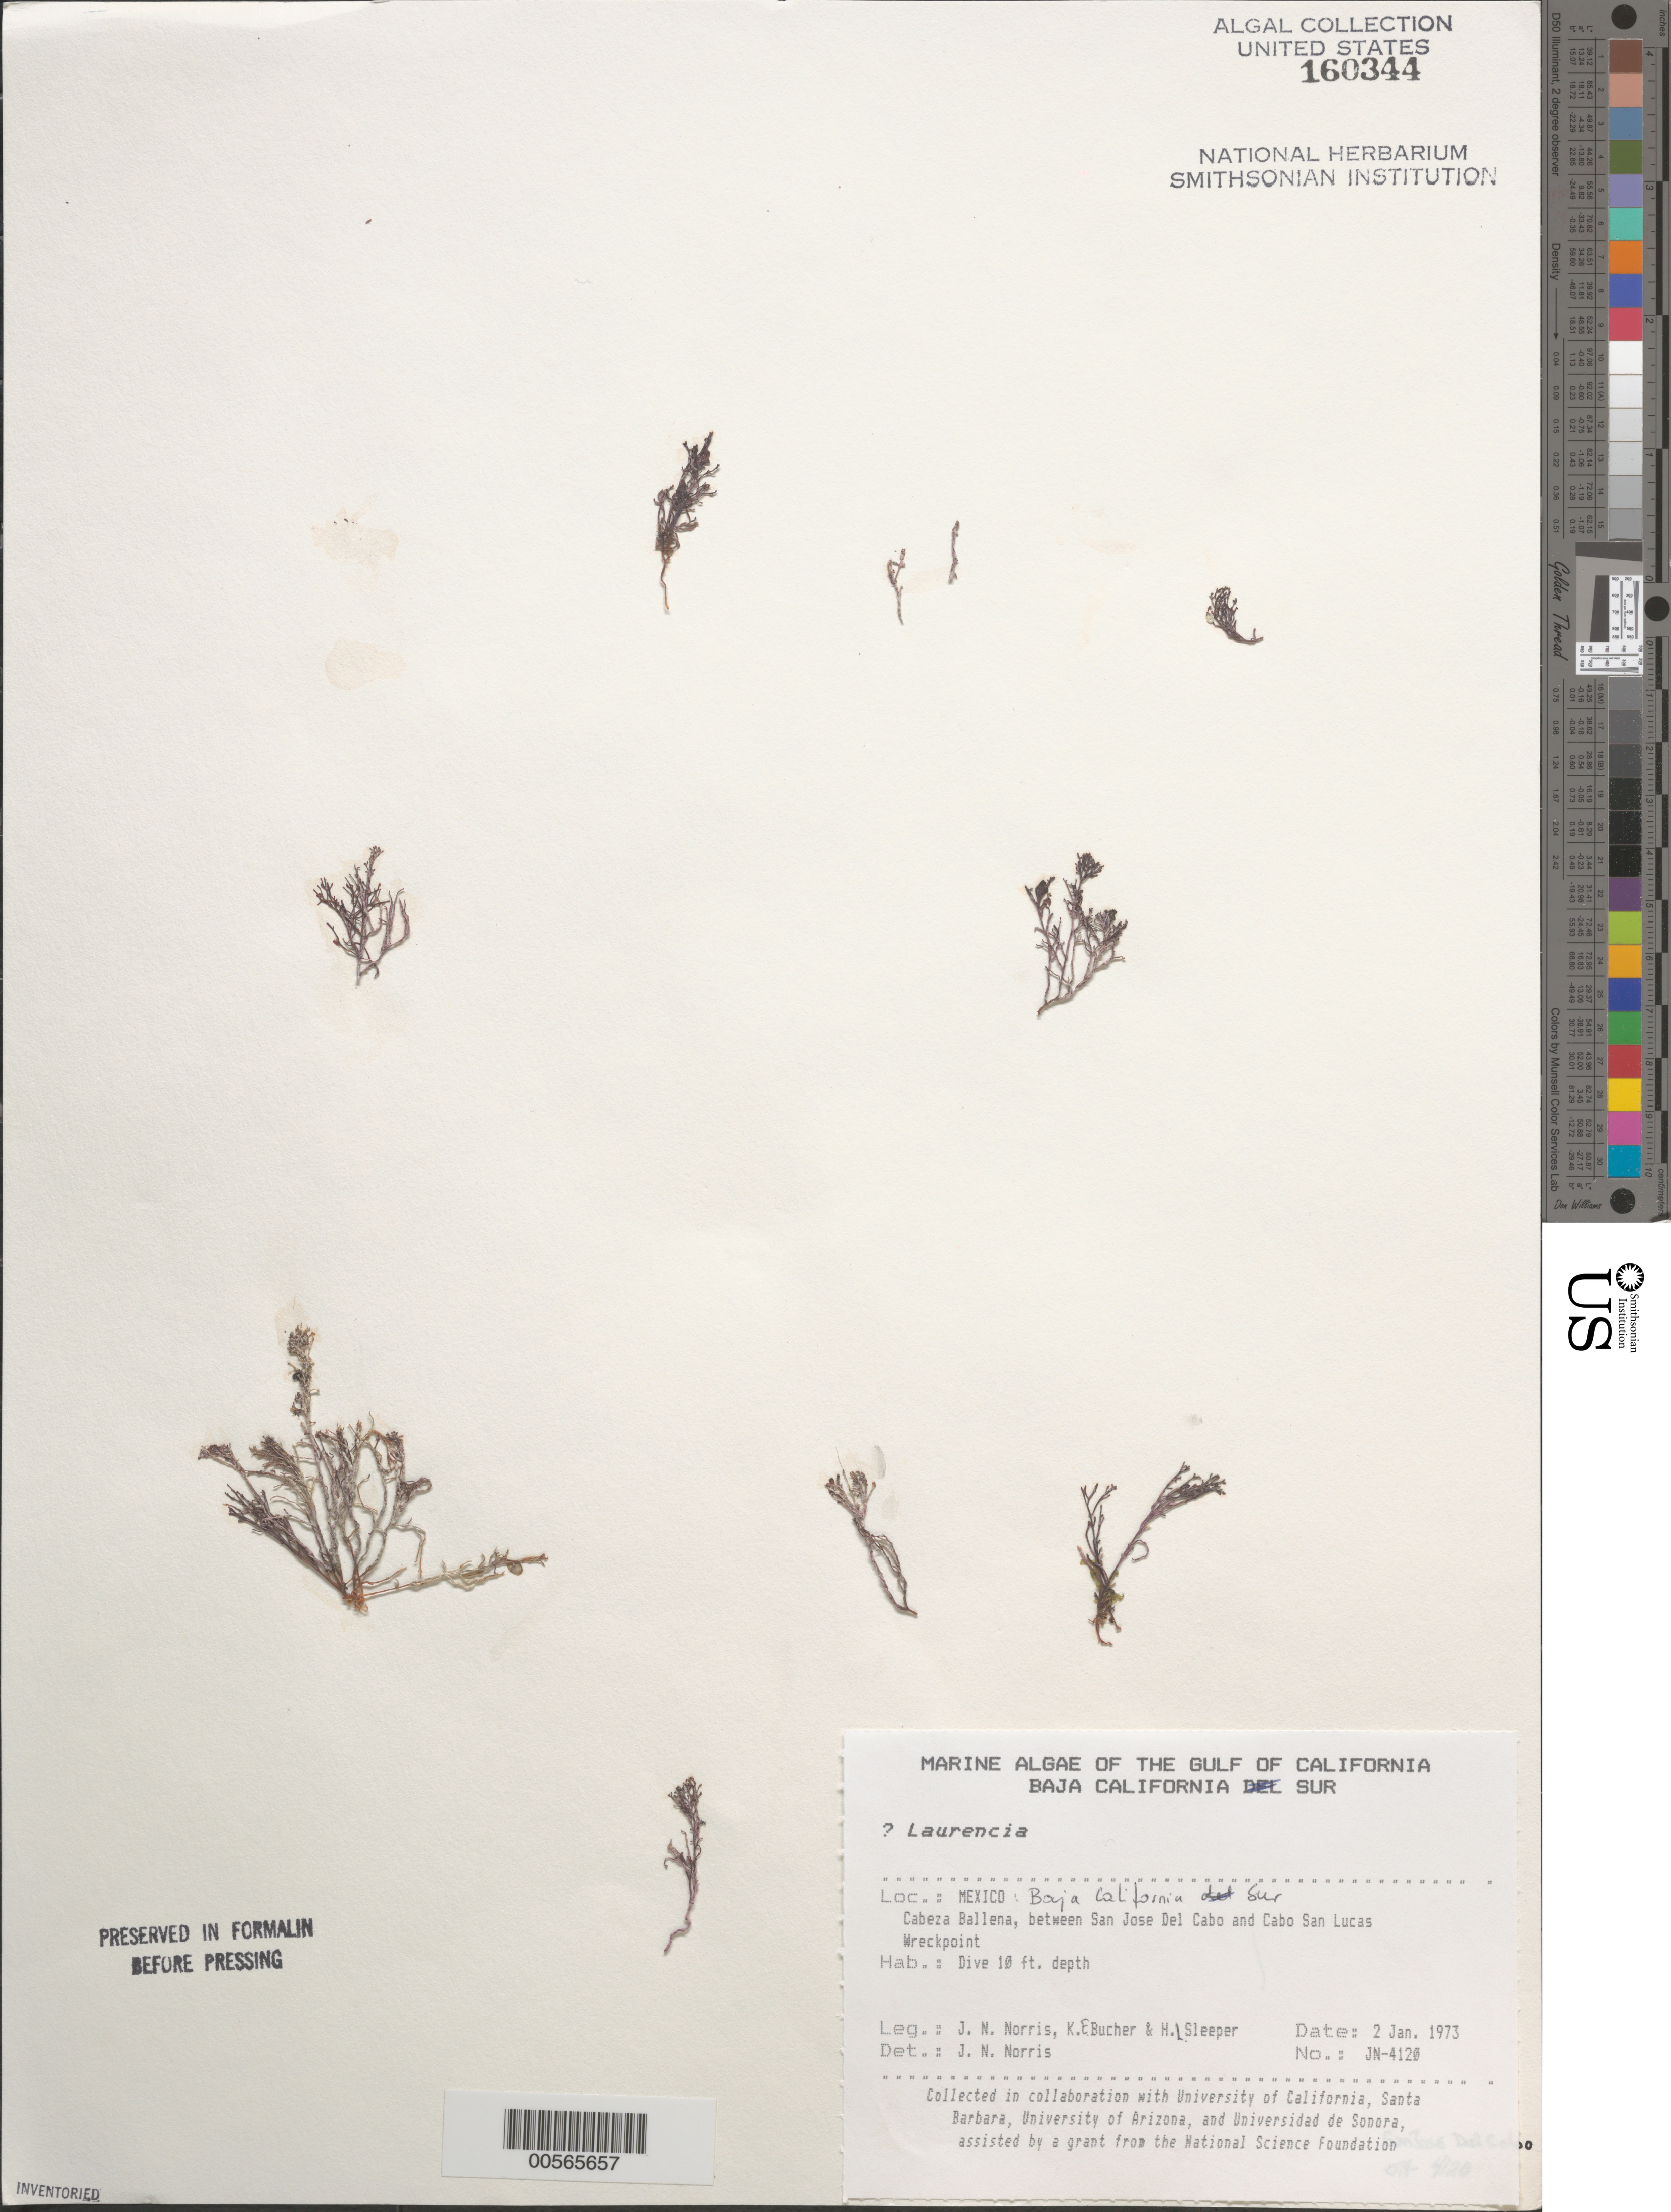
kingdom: Plantae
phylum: Rhodophyta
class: Florideophyceae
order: Ceramiales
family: Rhodomelaceae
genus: Laurencia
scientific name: Laurencia sp.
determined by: Norris, James N.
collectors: J. N. Norris, K. E. Bucher & H. Sleeper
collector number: JN-4120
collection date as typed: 02 Jan 1973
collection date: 1973-01-02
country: Mexico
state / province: Baja California Sur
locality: Cabeza Ballena between San Jose del Cabo and Cabo San Lucas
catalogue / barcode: US 160344